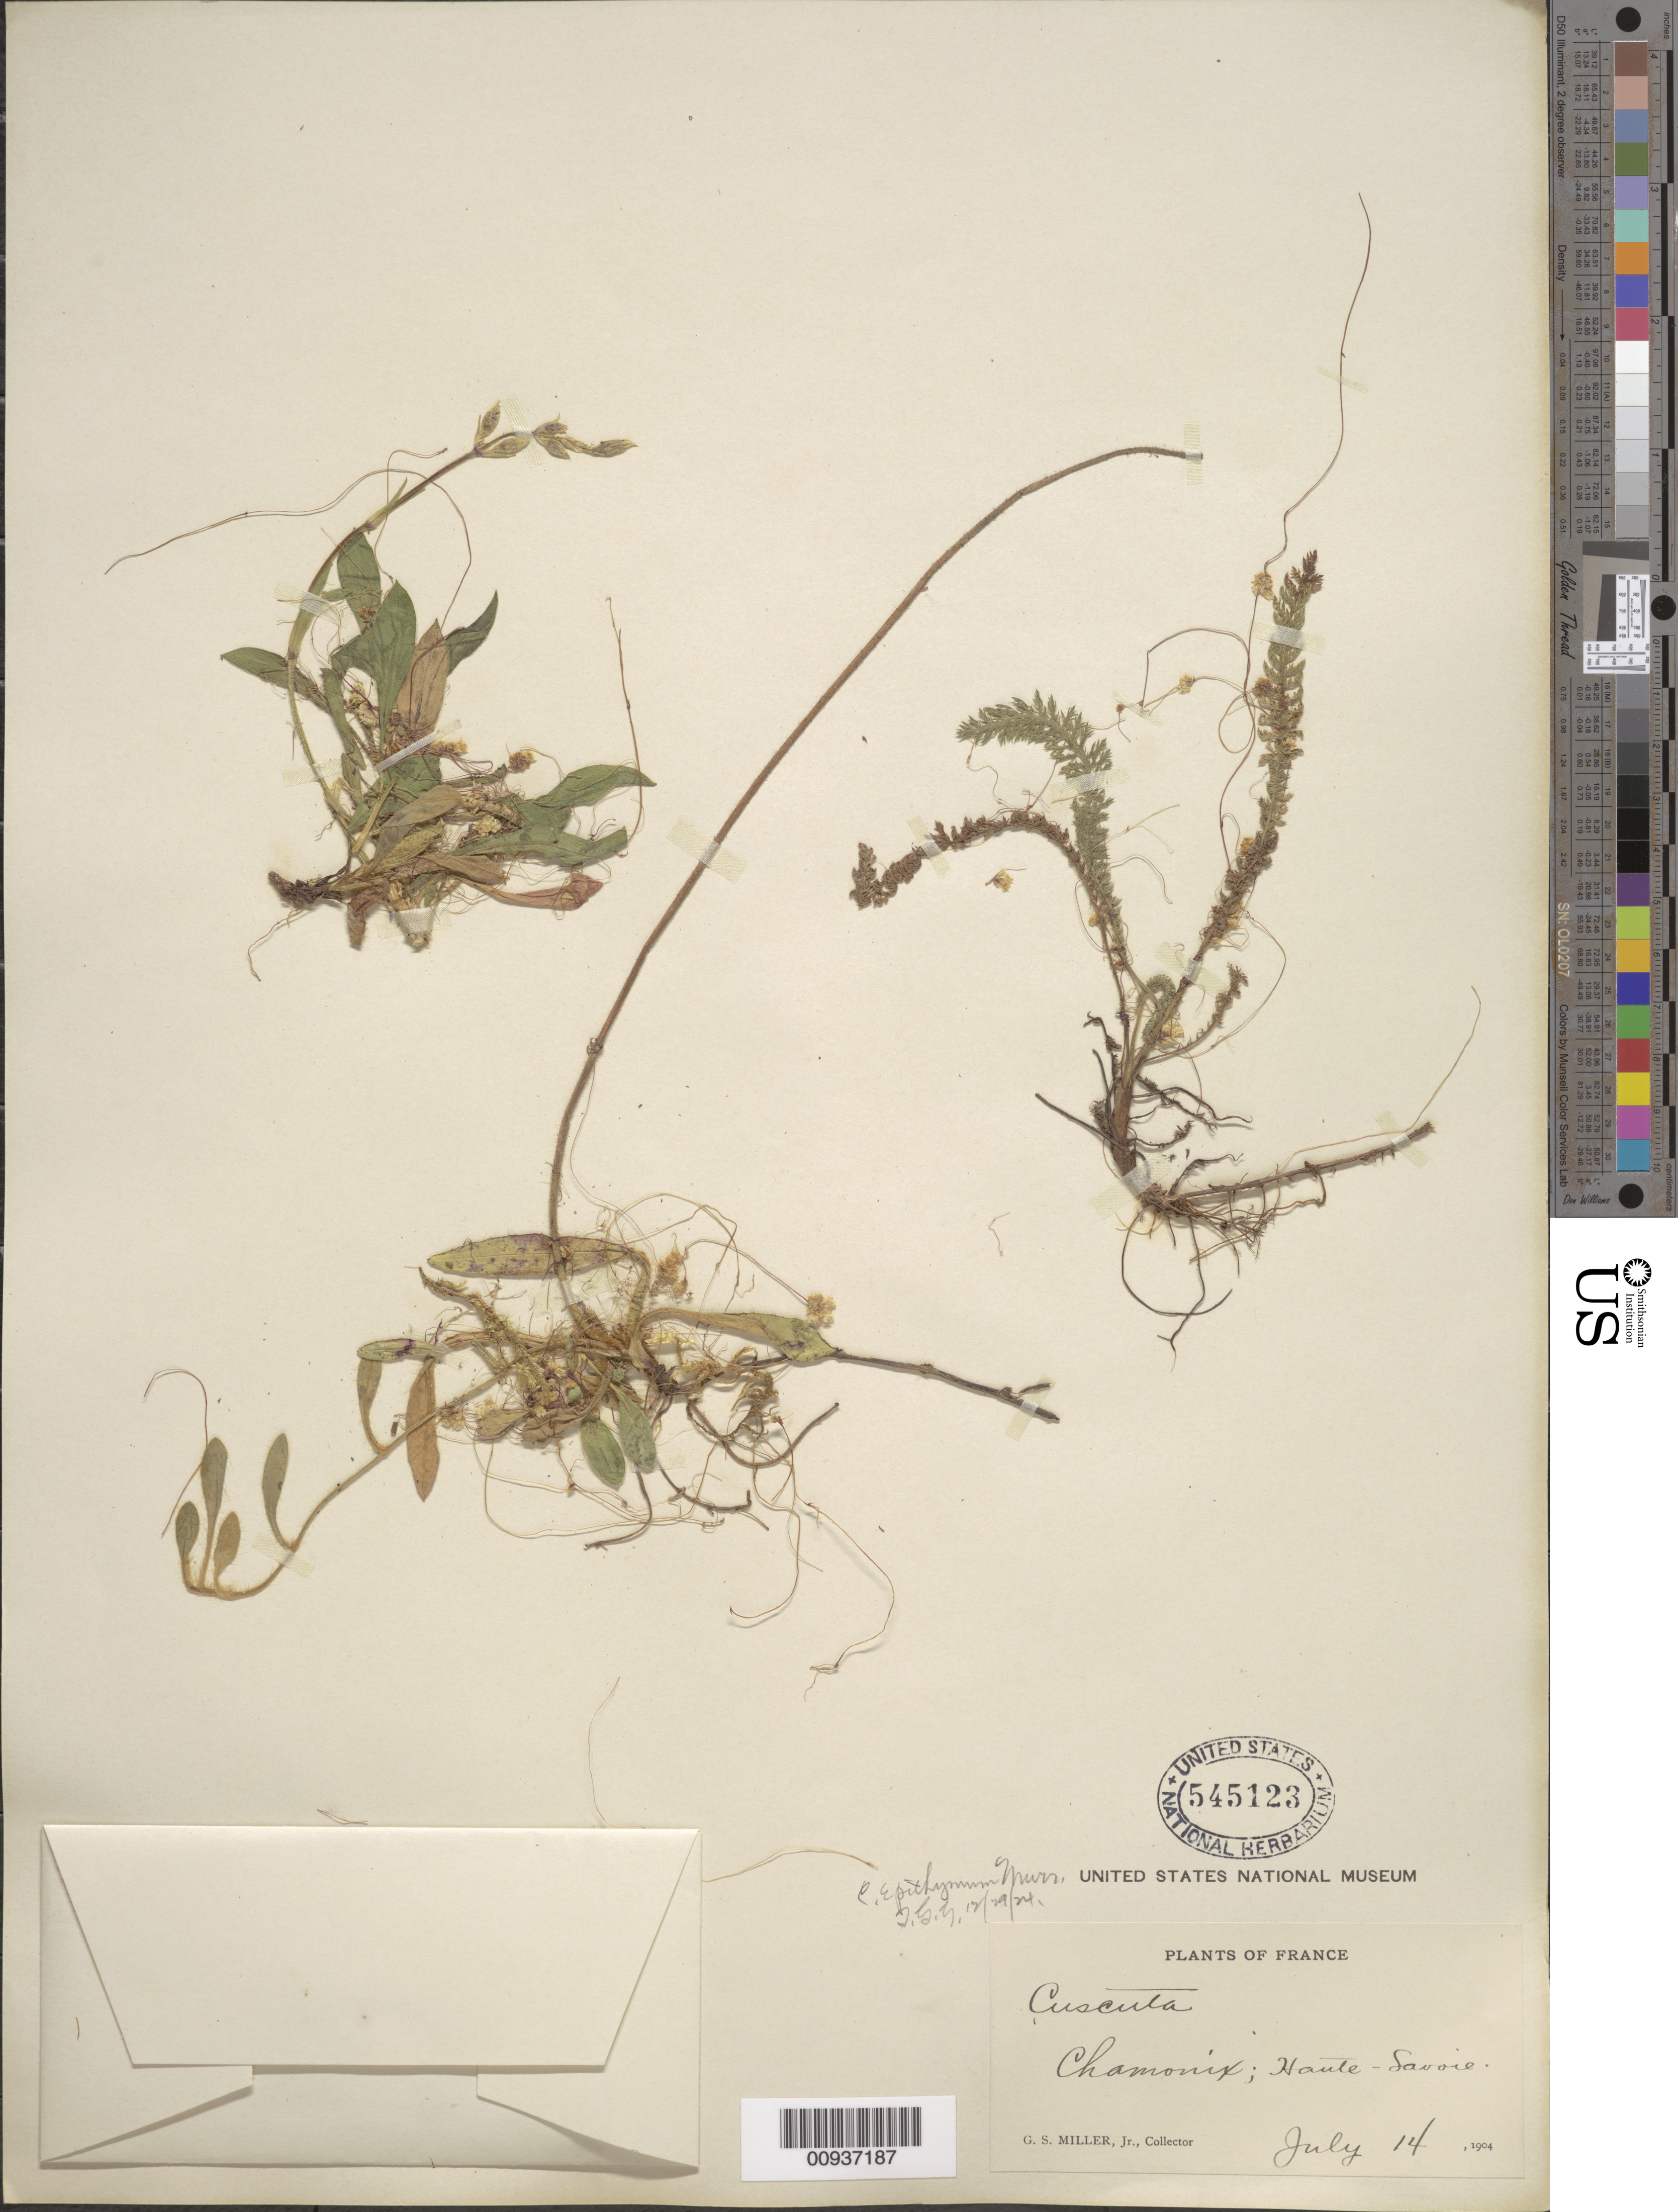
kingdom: Plantae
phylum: Tracheophyta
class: Magnoliopsida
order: Solanales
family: Convolvulaceae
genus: Cuscuta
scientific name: Cuscuta epithymum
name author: Murray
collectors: G. S. Miller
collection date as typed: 14 Jul 1904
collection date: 1904-07-14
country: France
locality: Chamonix; Haute - Savoie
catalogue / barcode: US 545123